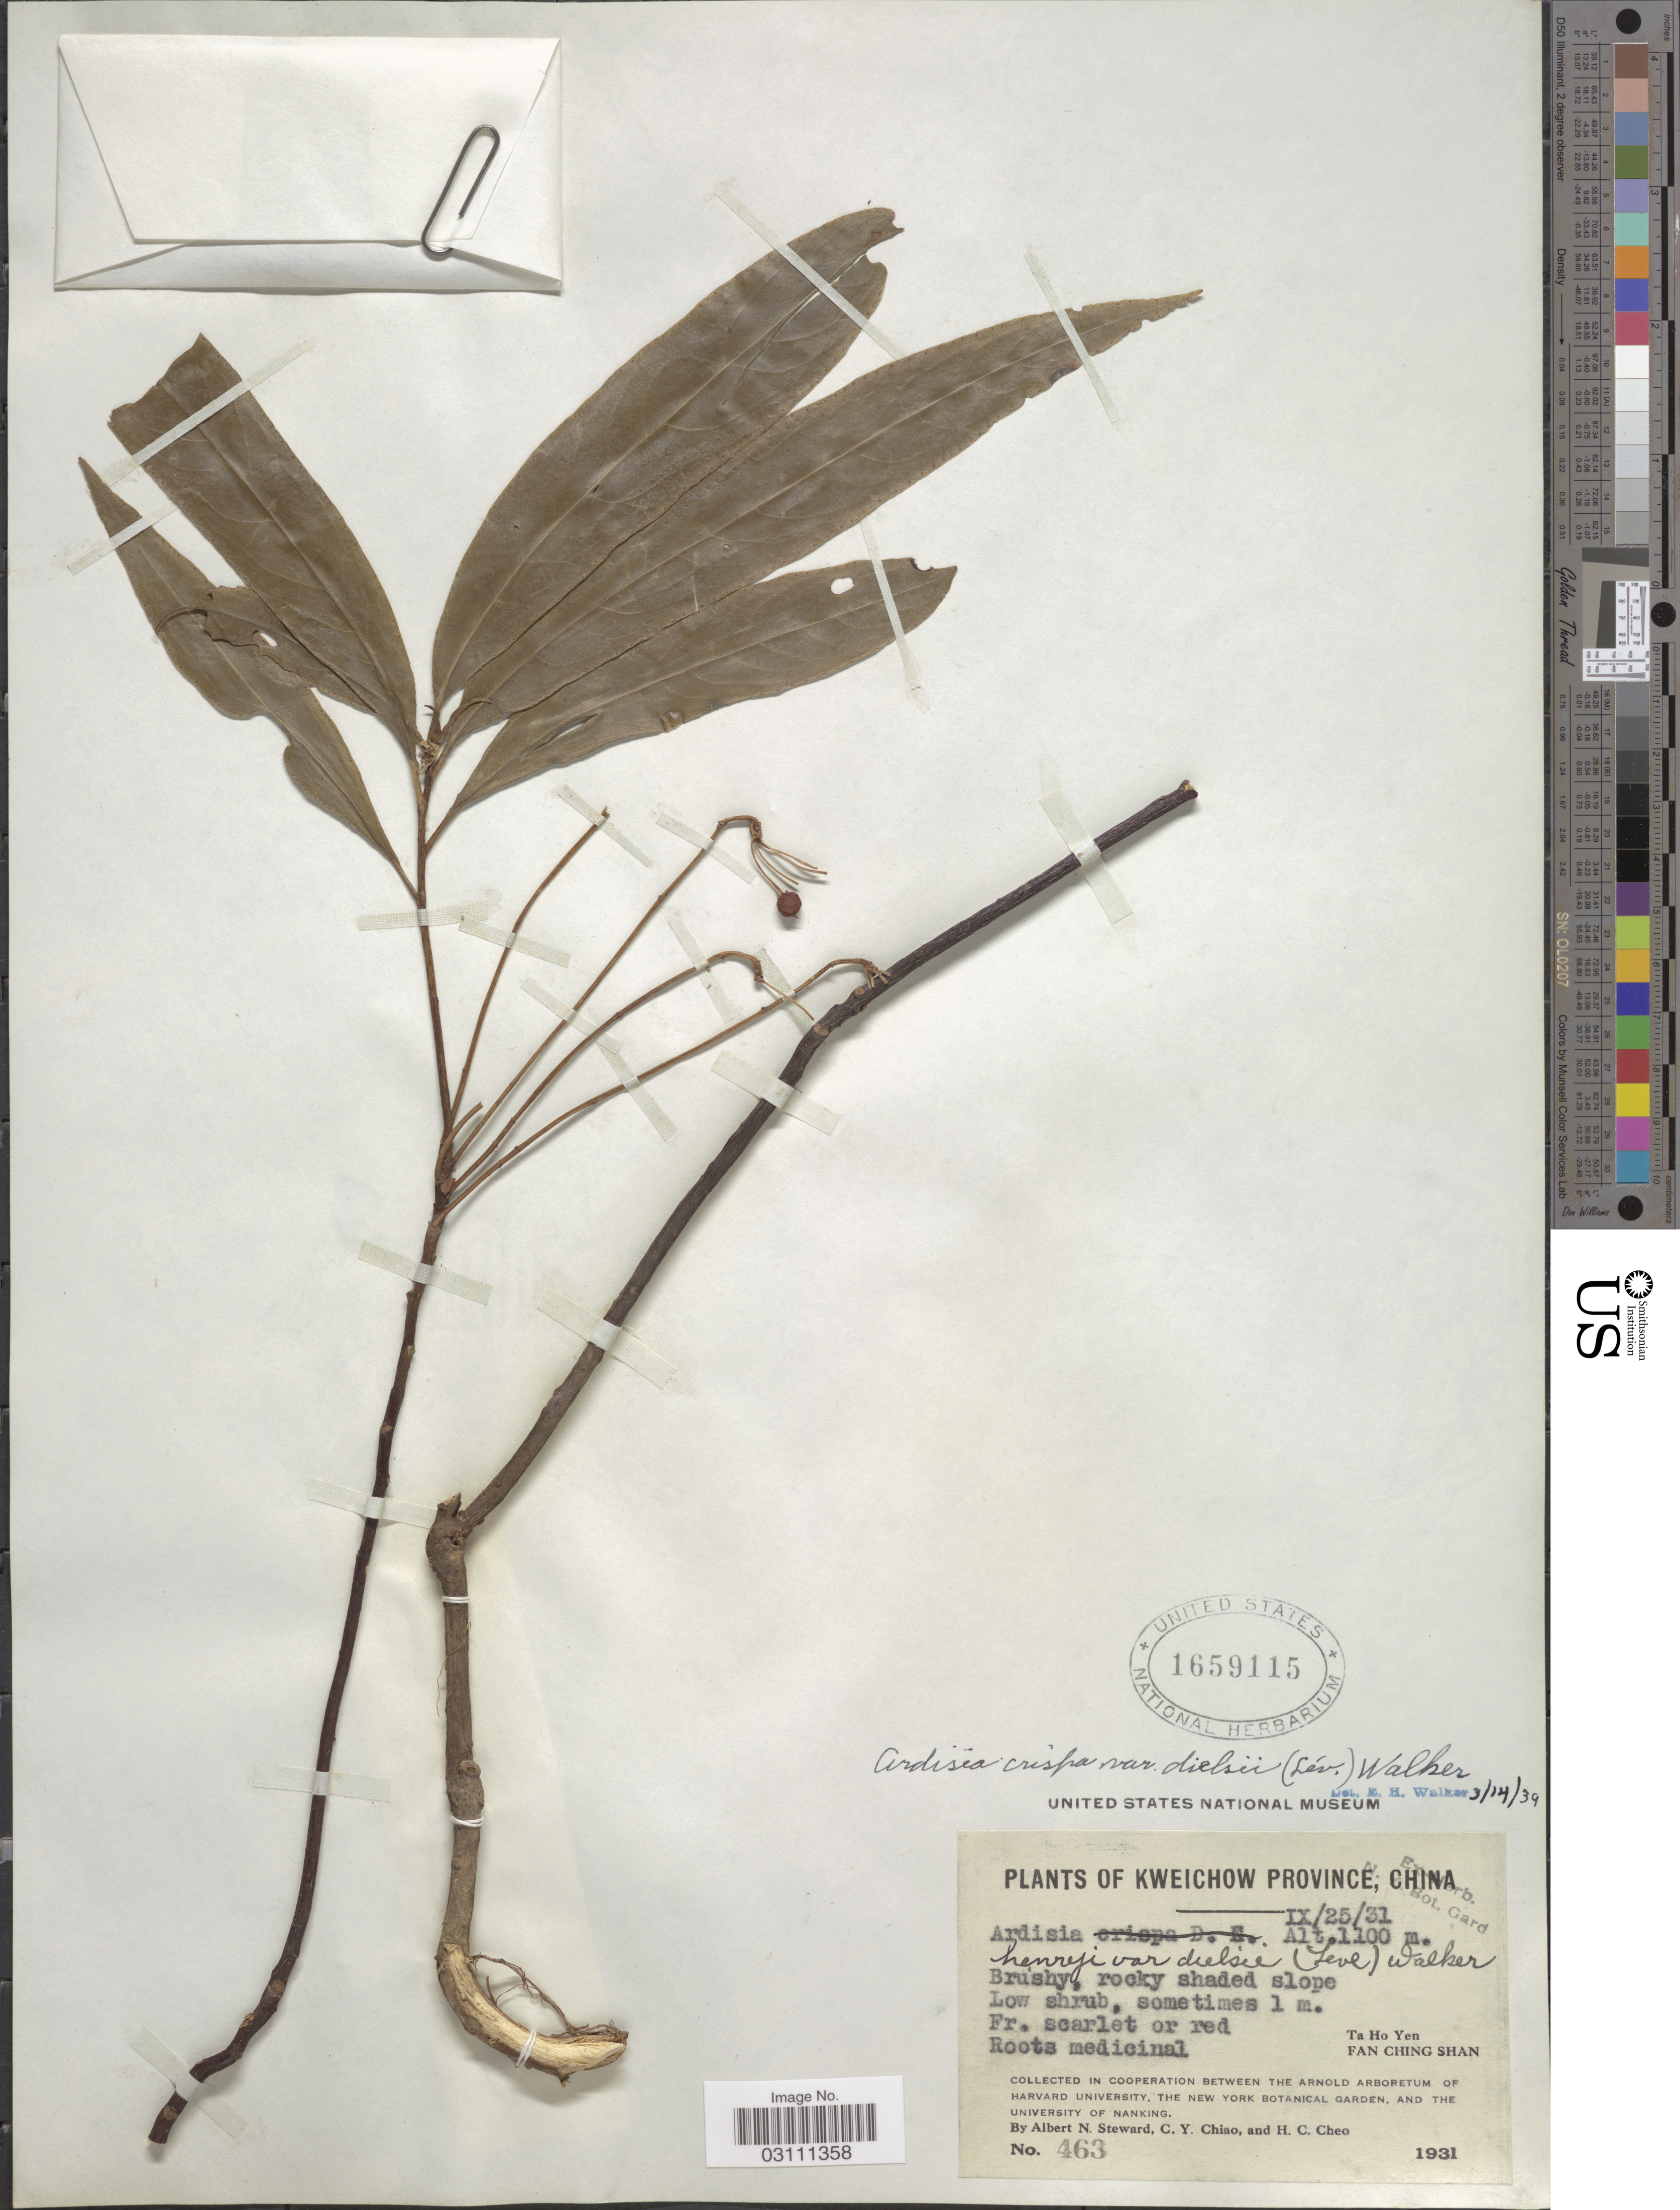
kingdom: Plantae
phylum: Tracheophyta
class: Magnoliopsida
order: Ericales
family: Primulaceae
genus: Ardisia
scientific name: Ardisia henryi var. dielsii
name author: (H. Lév.) E. Walker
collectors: A. N. Steward, C. Y. Chiao & H. Cheo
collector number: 463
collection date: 1931-09-25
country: China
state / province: Guizhou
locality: Kweichow Province. Ta Ho Yen. Fan Ching Shan.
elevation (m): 1100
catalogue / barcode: US 1659115